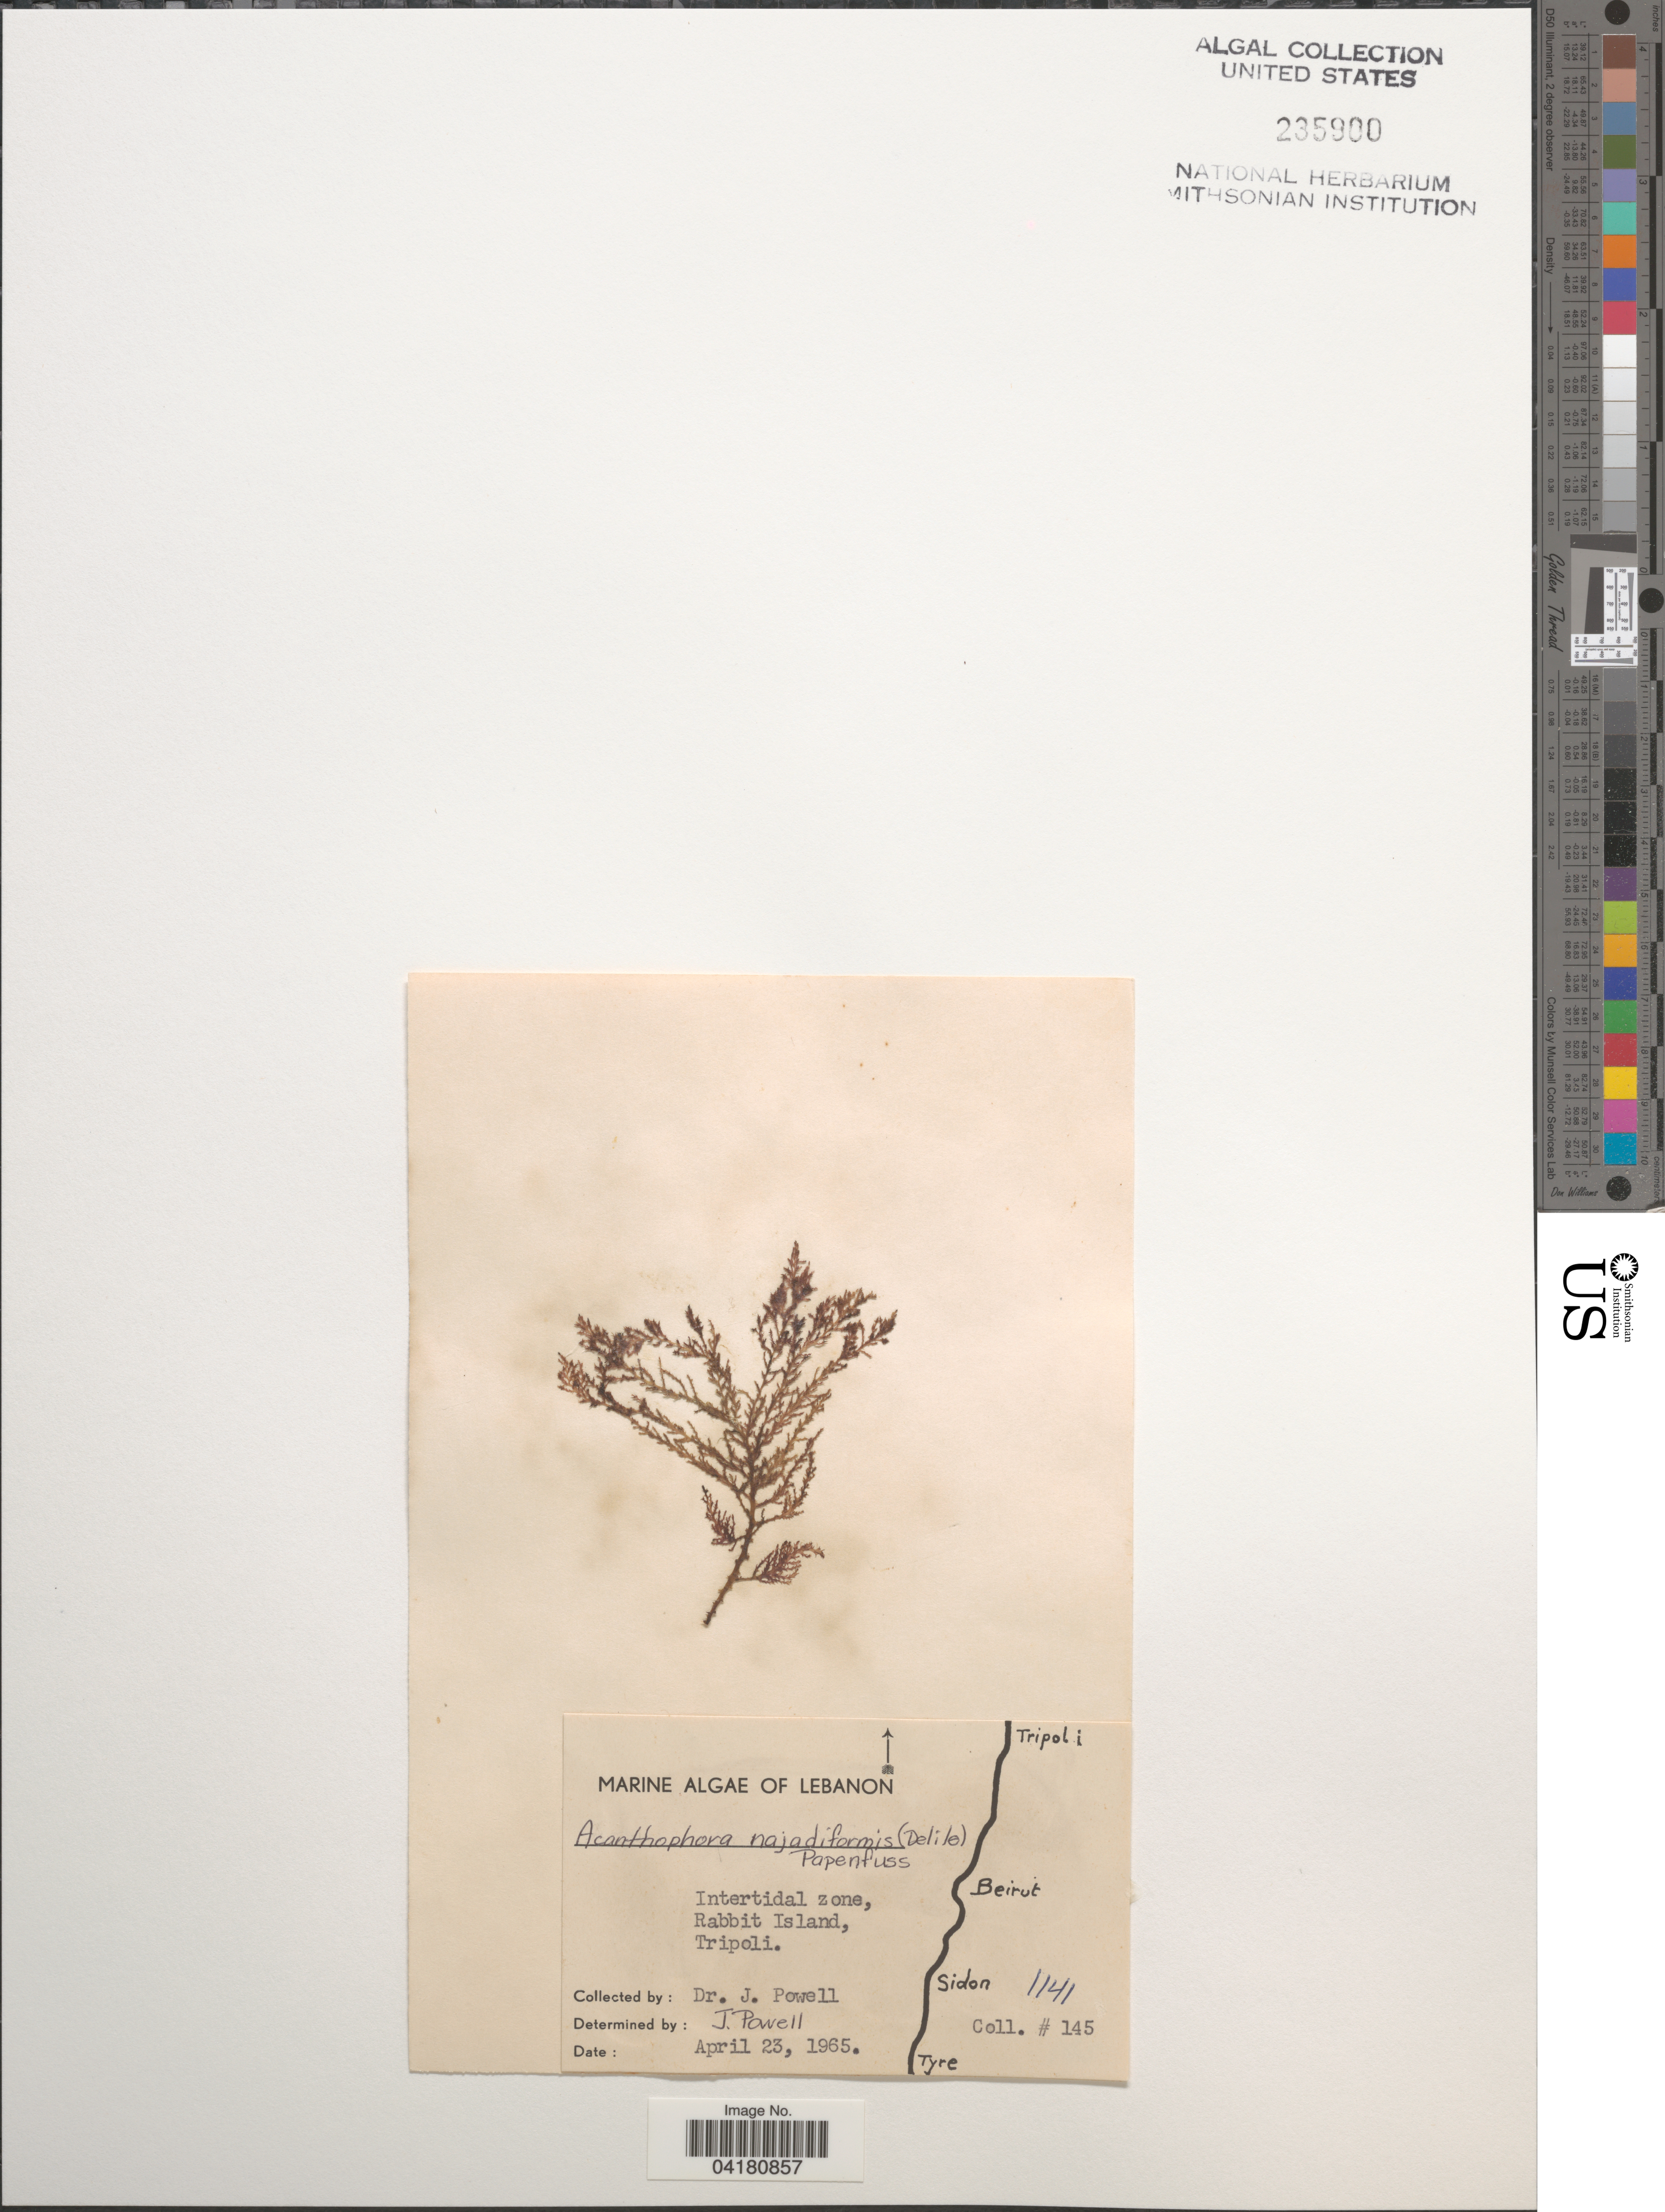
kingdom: Plantae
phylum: Rhodophyta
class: Florideophyceae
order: Ceramiales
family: Rhodomelaceae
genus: Acanthophora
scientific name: Acanthophora nayadiformis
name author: (Delile) Papenf.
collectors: J. Powell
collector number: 145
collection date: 1965-04-23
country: Lebanon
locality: Intertidal zone, Rabbit Island, Tripoli.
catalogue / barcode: US 235900